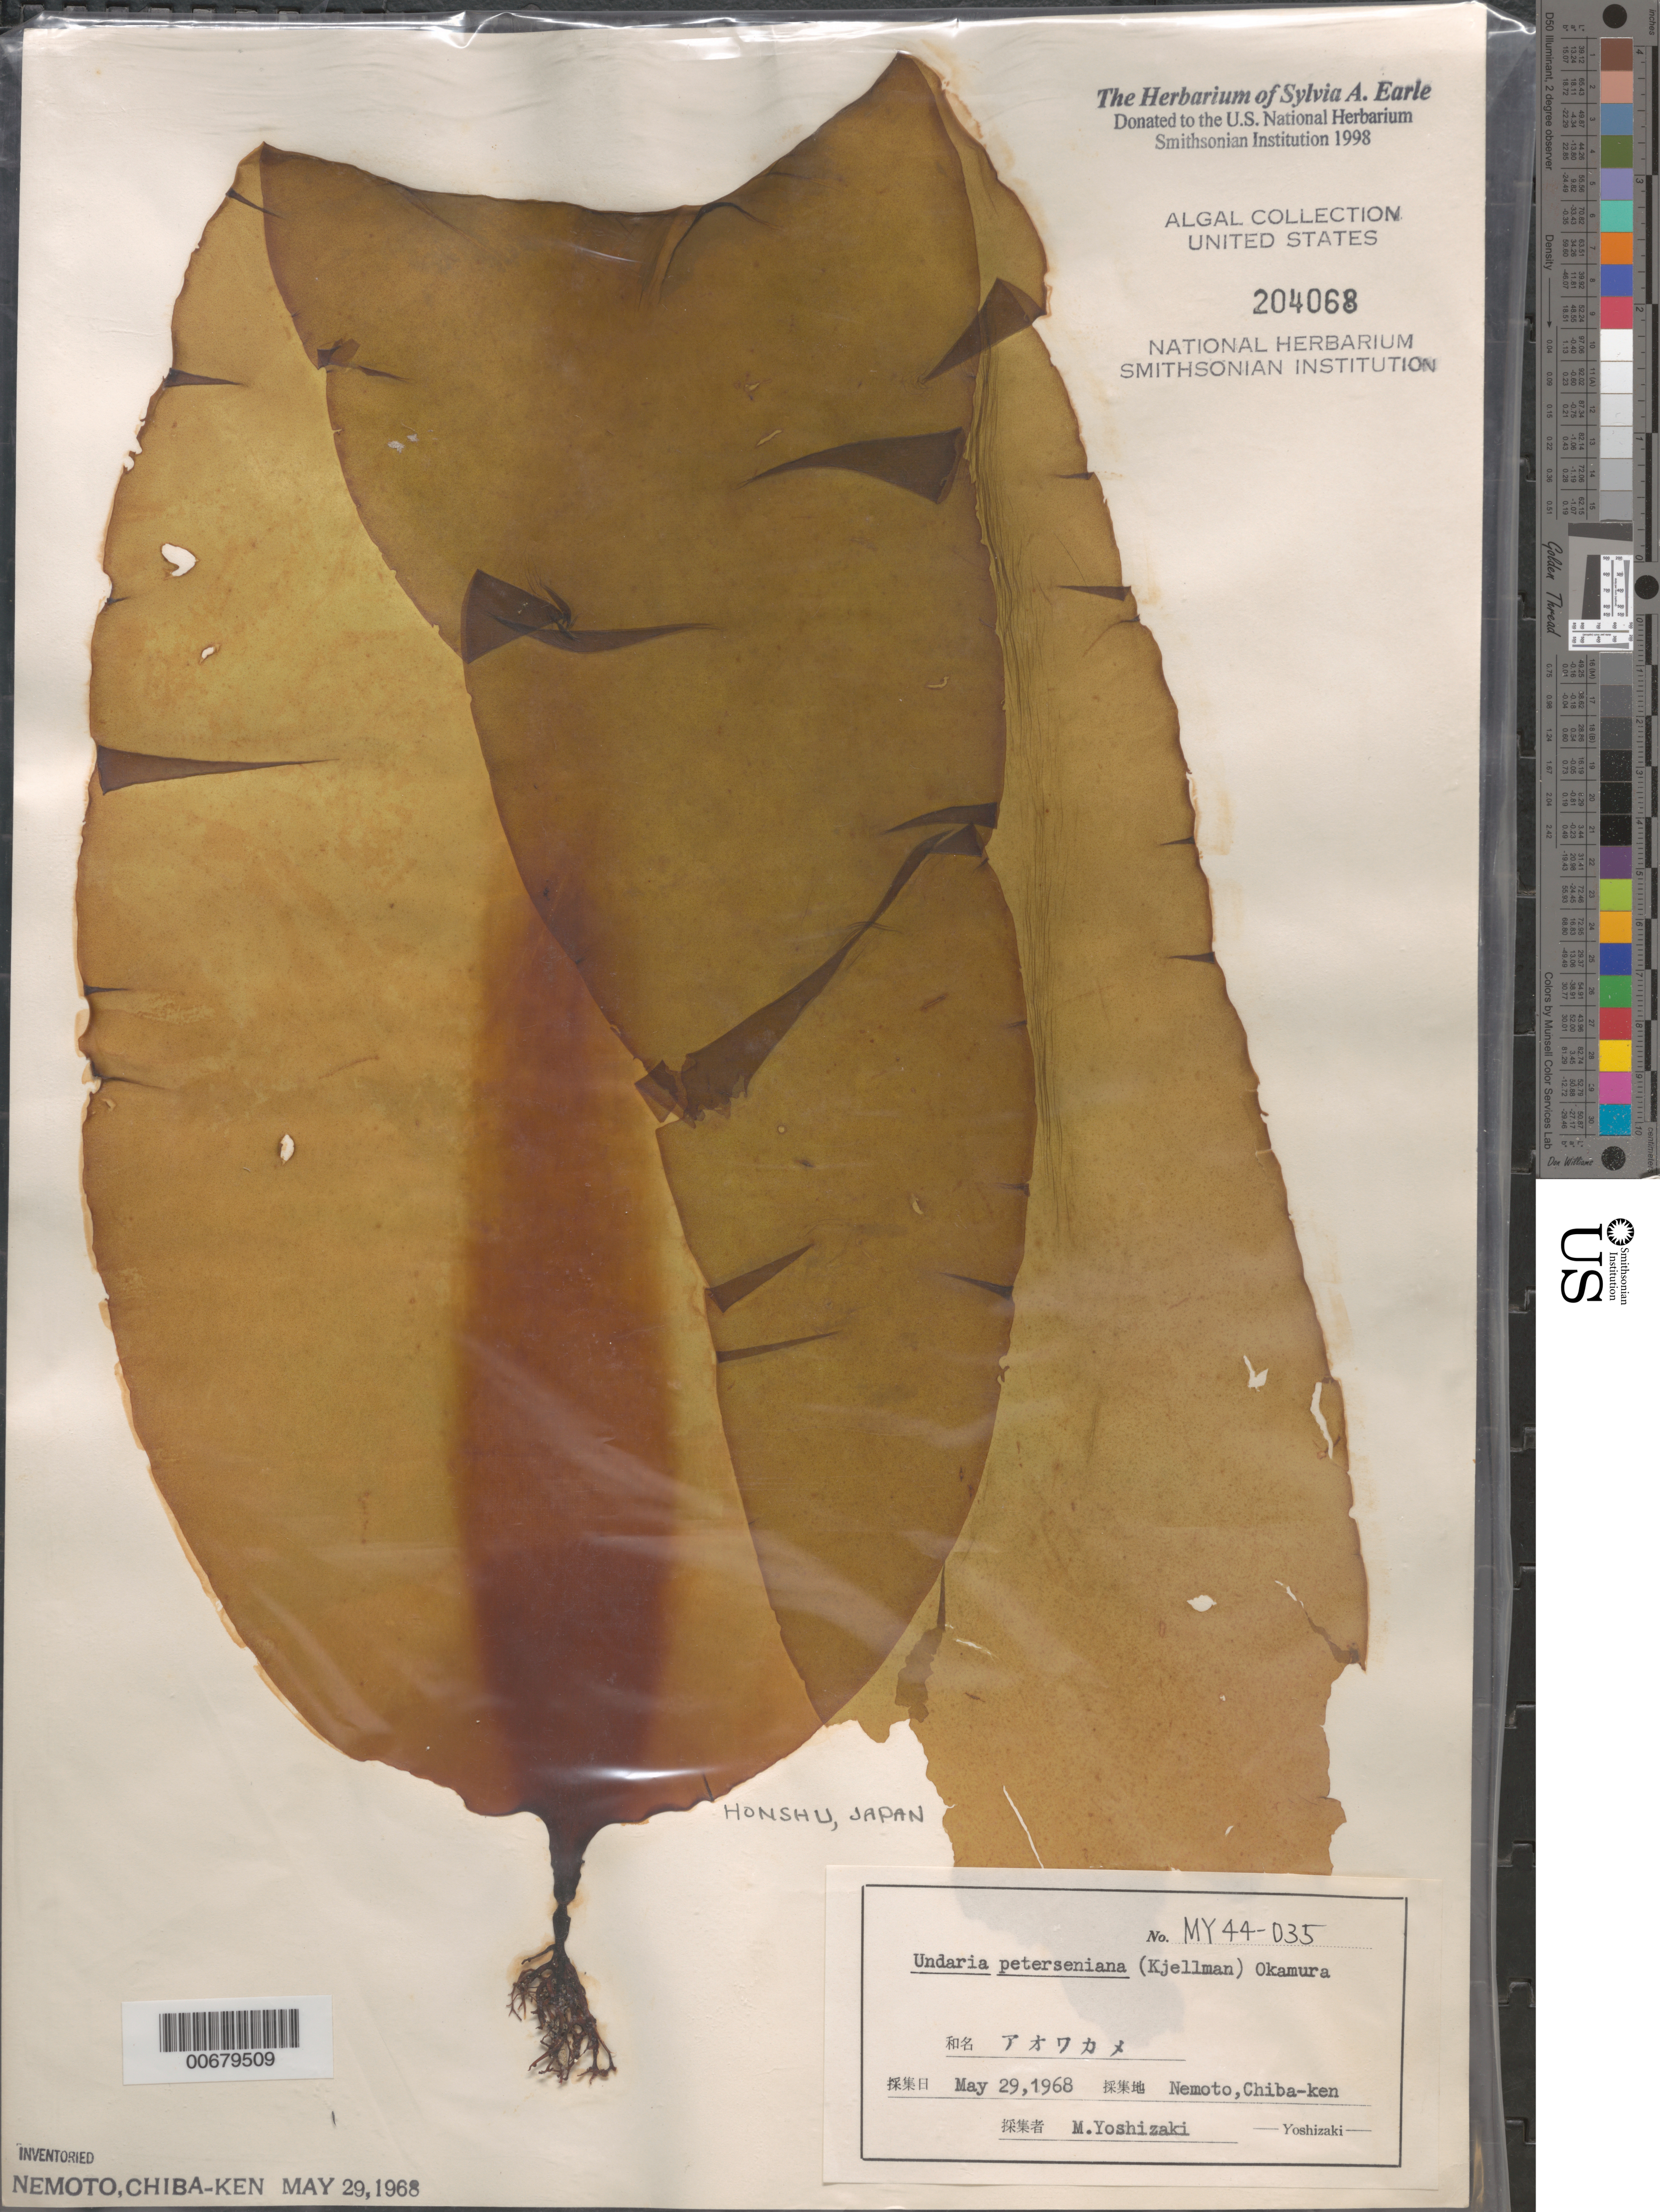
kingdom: Chromista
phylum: Ochrophyta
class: Phaeophyceae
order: Laminariales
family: Alariaceae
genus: Undaria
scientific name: Undaria peterseniana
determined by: Yoshizaki, M.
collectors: M. Yoshizaki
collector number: MY 44-035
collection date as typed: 29 May 1968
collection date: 1968-05-29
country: Japan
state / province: Tiba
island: Honshu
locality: Nemoto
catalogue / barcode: US 204068